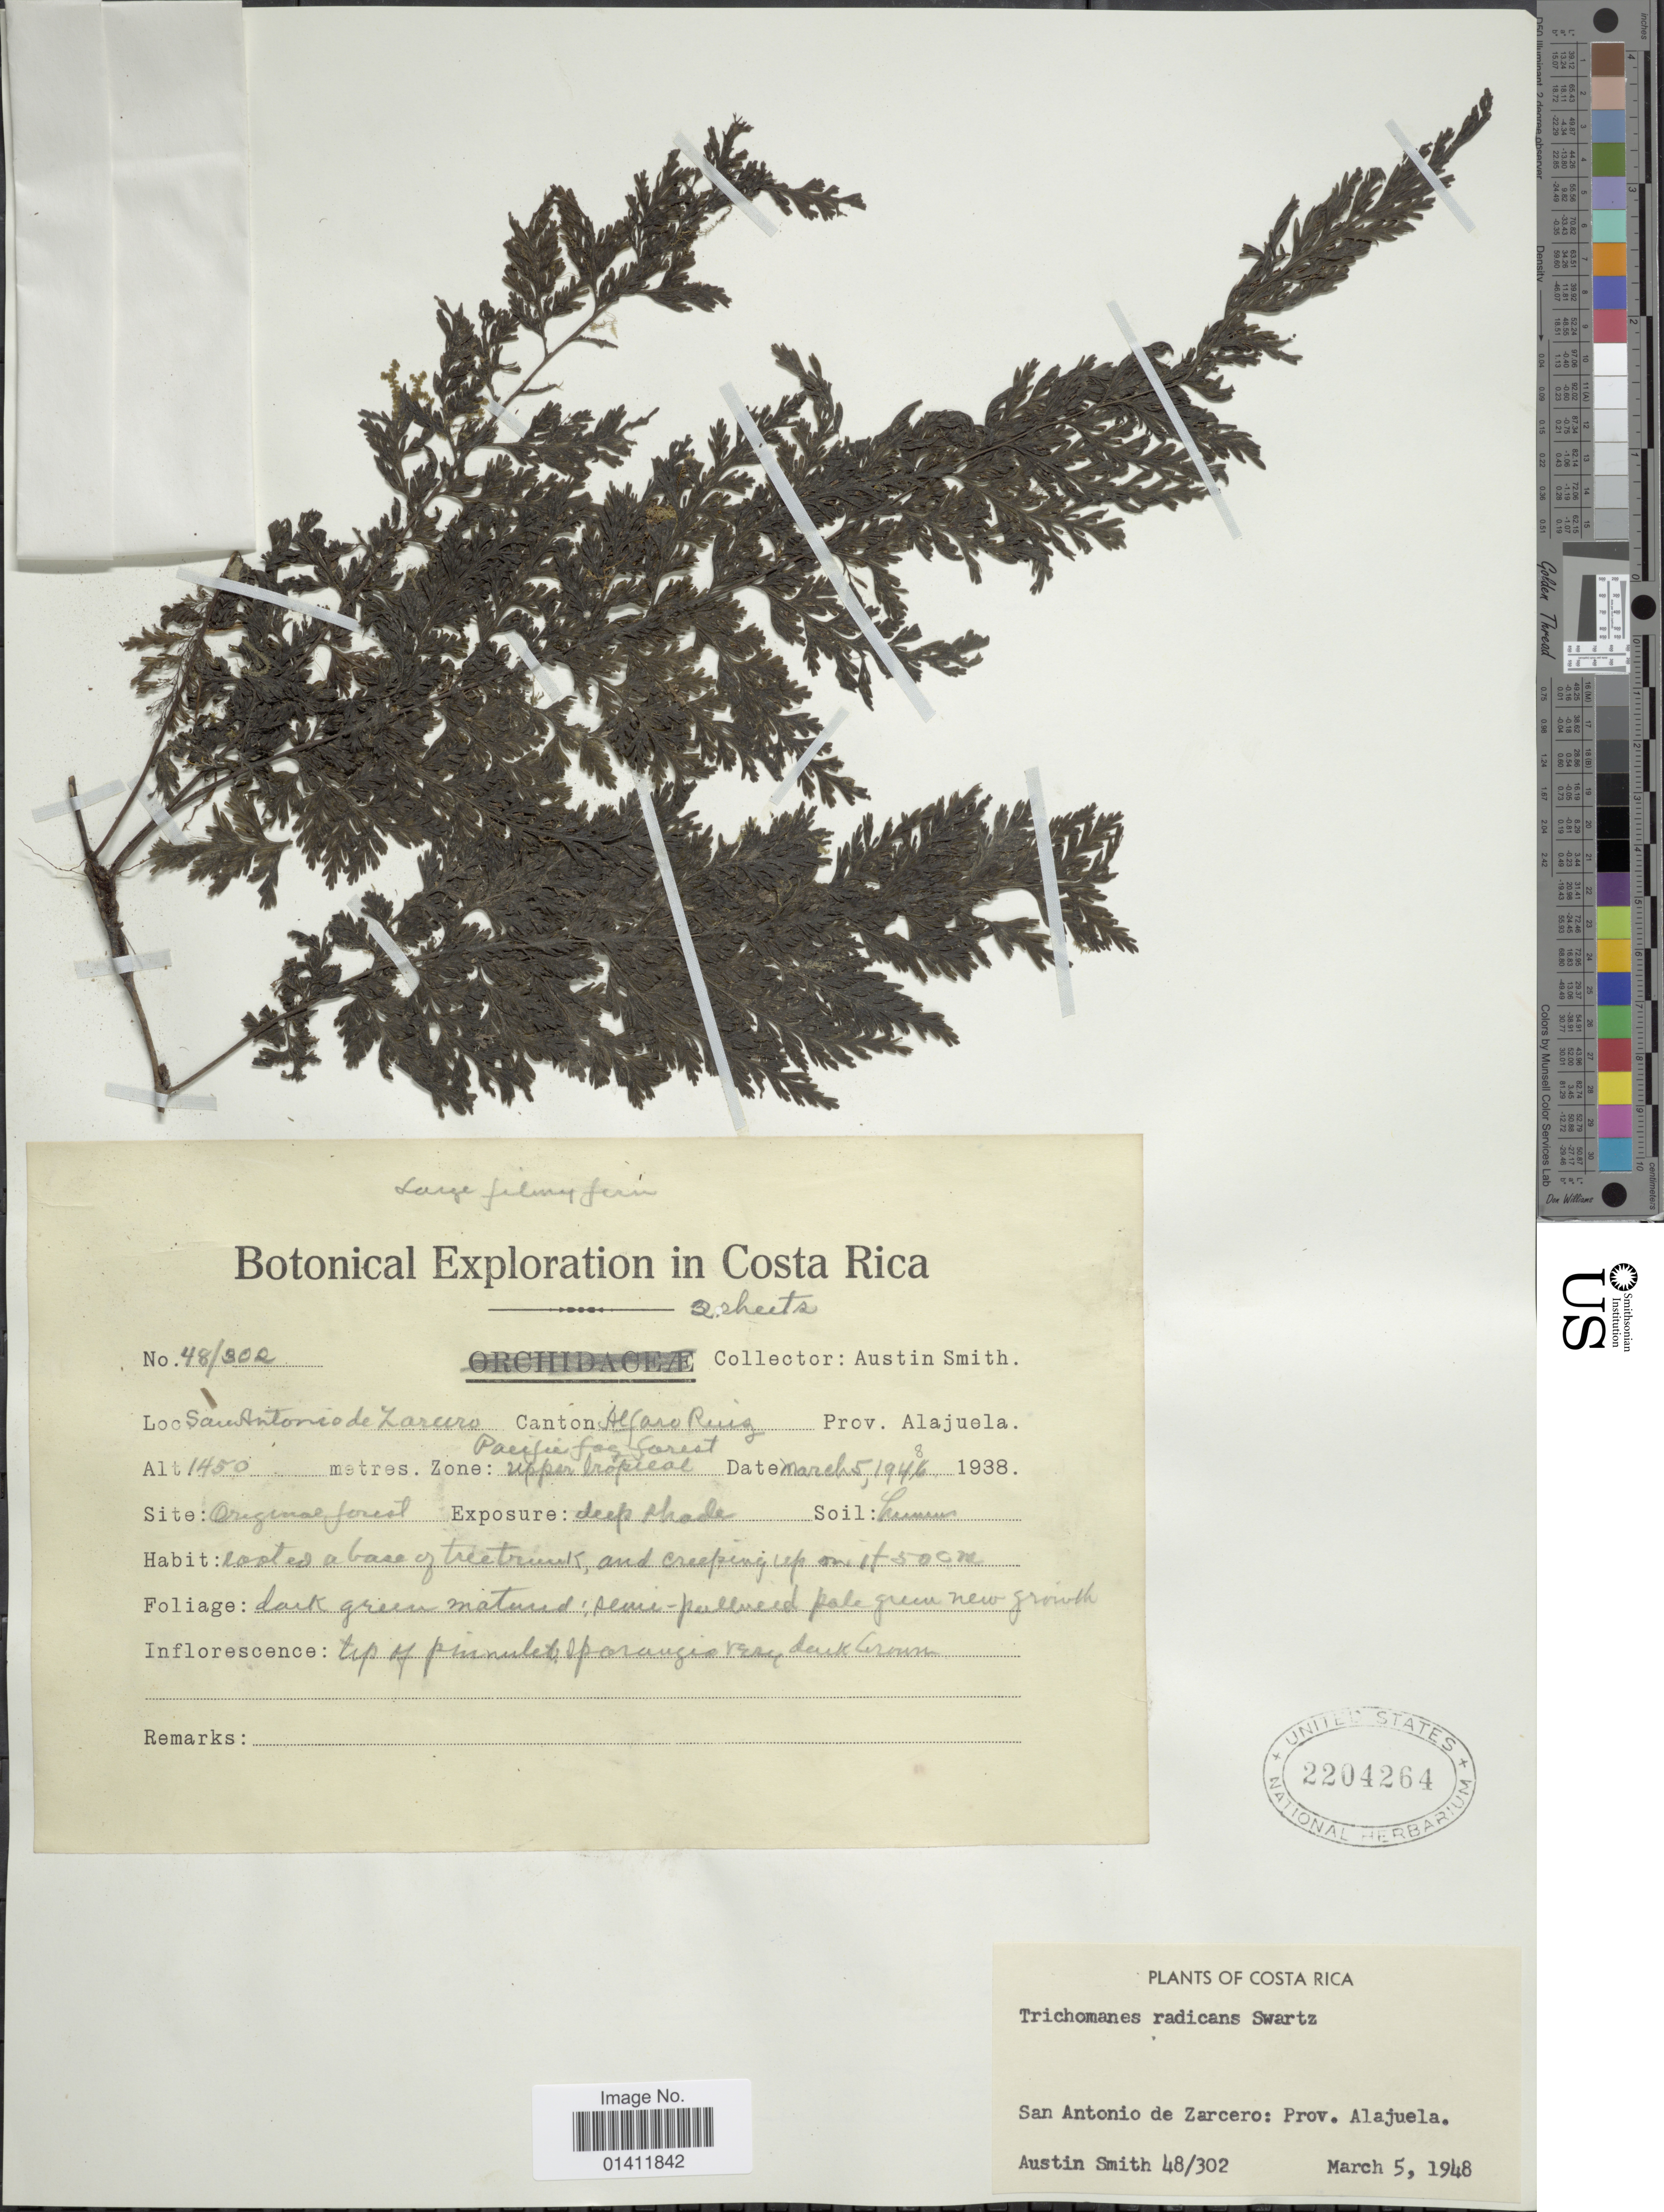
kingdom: Plantae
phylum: Tracheophyta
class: Polypodiopsida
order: Hymenophyllales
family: Hymenophyllaceae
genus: Vandenboschia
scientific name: Vandenboschia radicans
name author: (Sw.) Copel.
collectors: Aust P. Smith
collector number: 48/302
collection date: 1948-03-05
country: Costa Rica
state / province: Alajuela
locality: San Antonio de Zarcero: Prov. Alajuela.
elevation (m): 1450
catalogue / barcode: US 2204264